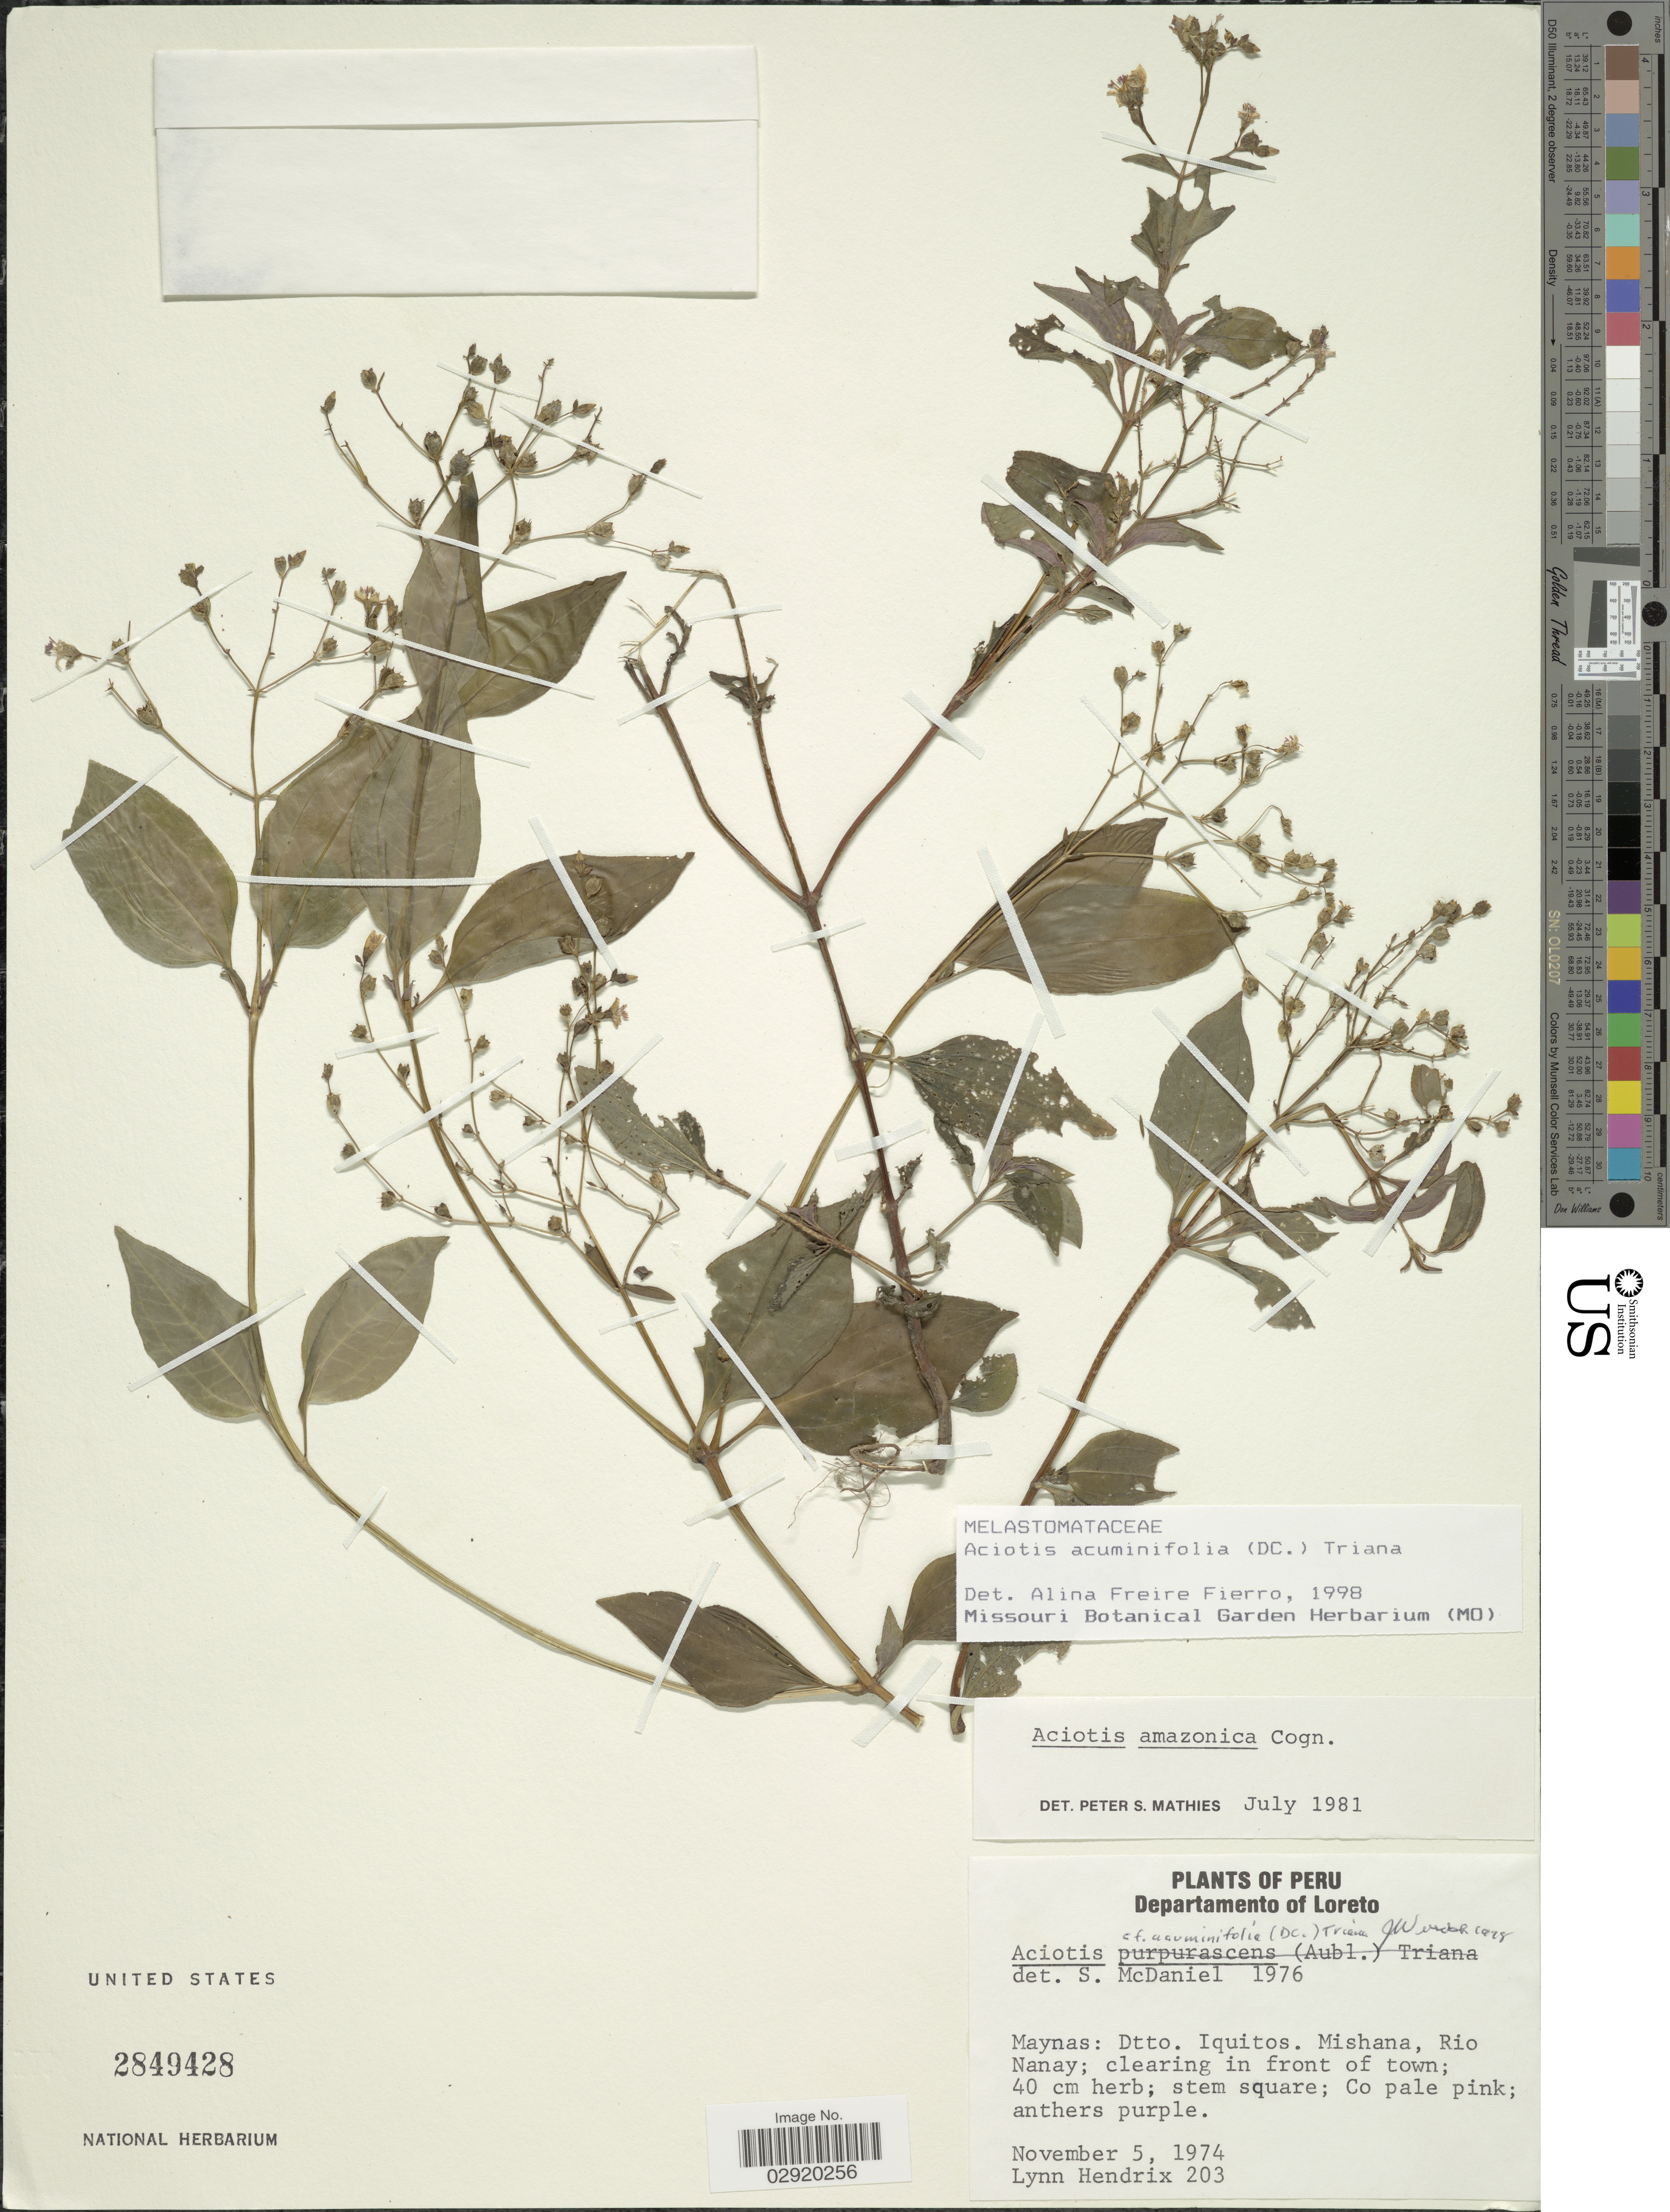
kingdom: Plantae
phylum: Tracheophyta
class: Magnoliopsida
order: Myrtales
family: Melastomataceae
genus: Aciotis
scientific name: Aciotis acuminifolia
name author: (Mart. ex DC.) Triana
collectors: L. Hendrix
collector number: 203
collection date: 1974-11-05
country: Peru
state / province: Loreto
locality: Departamento of Loreto. Maynas: Dtto. Iquitos. Mishana, Rio Nanay; clearing in front of town.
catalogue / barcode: US 2849428